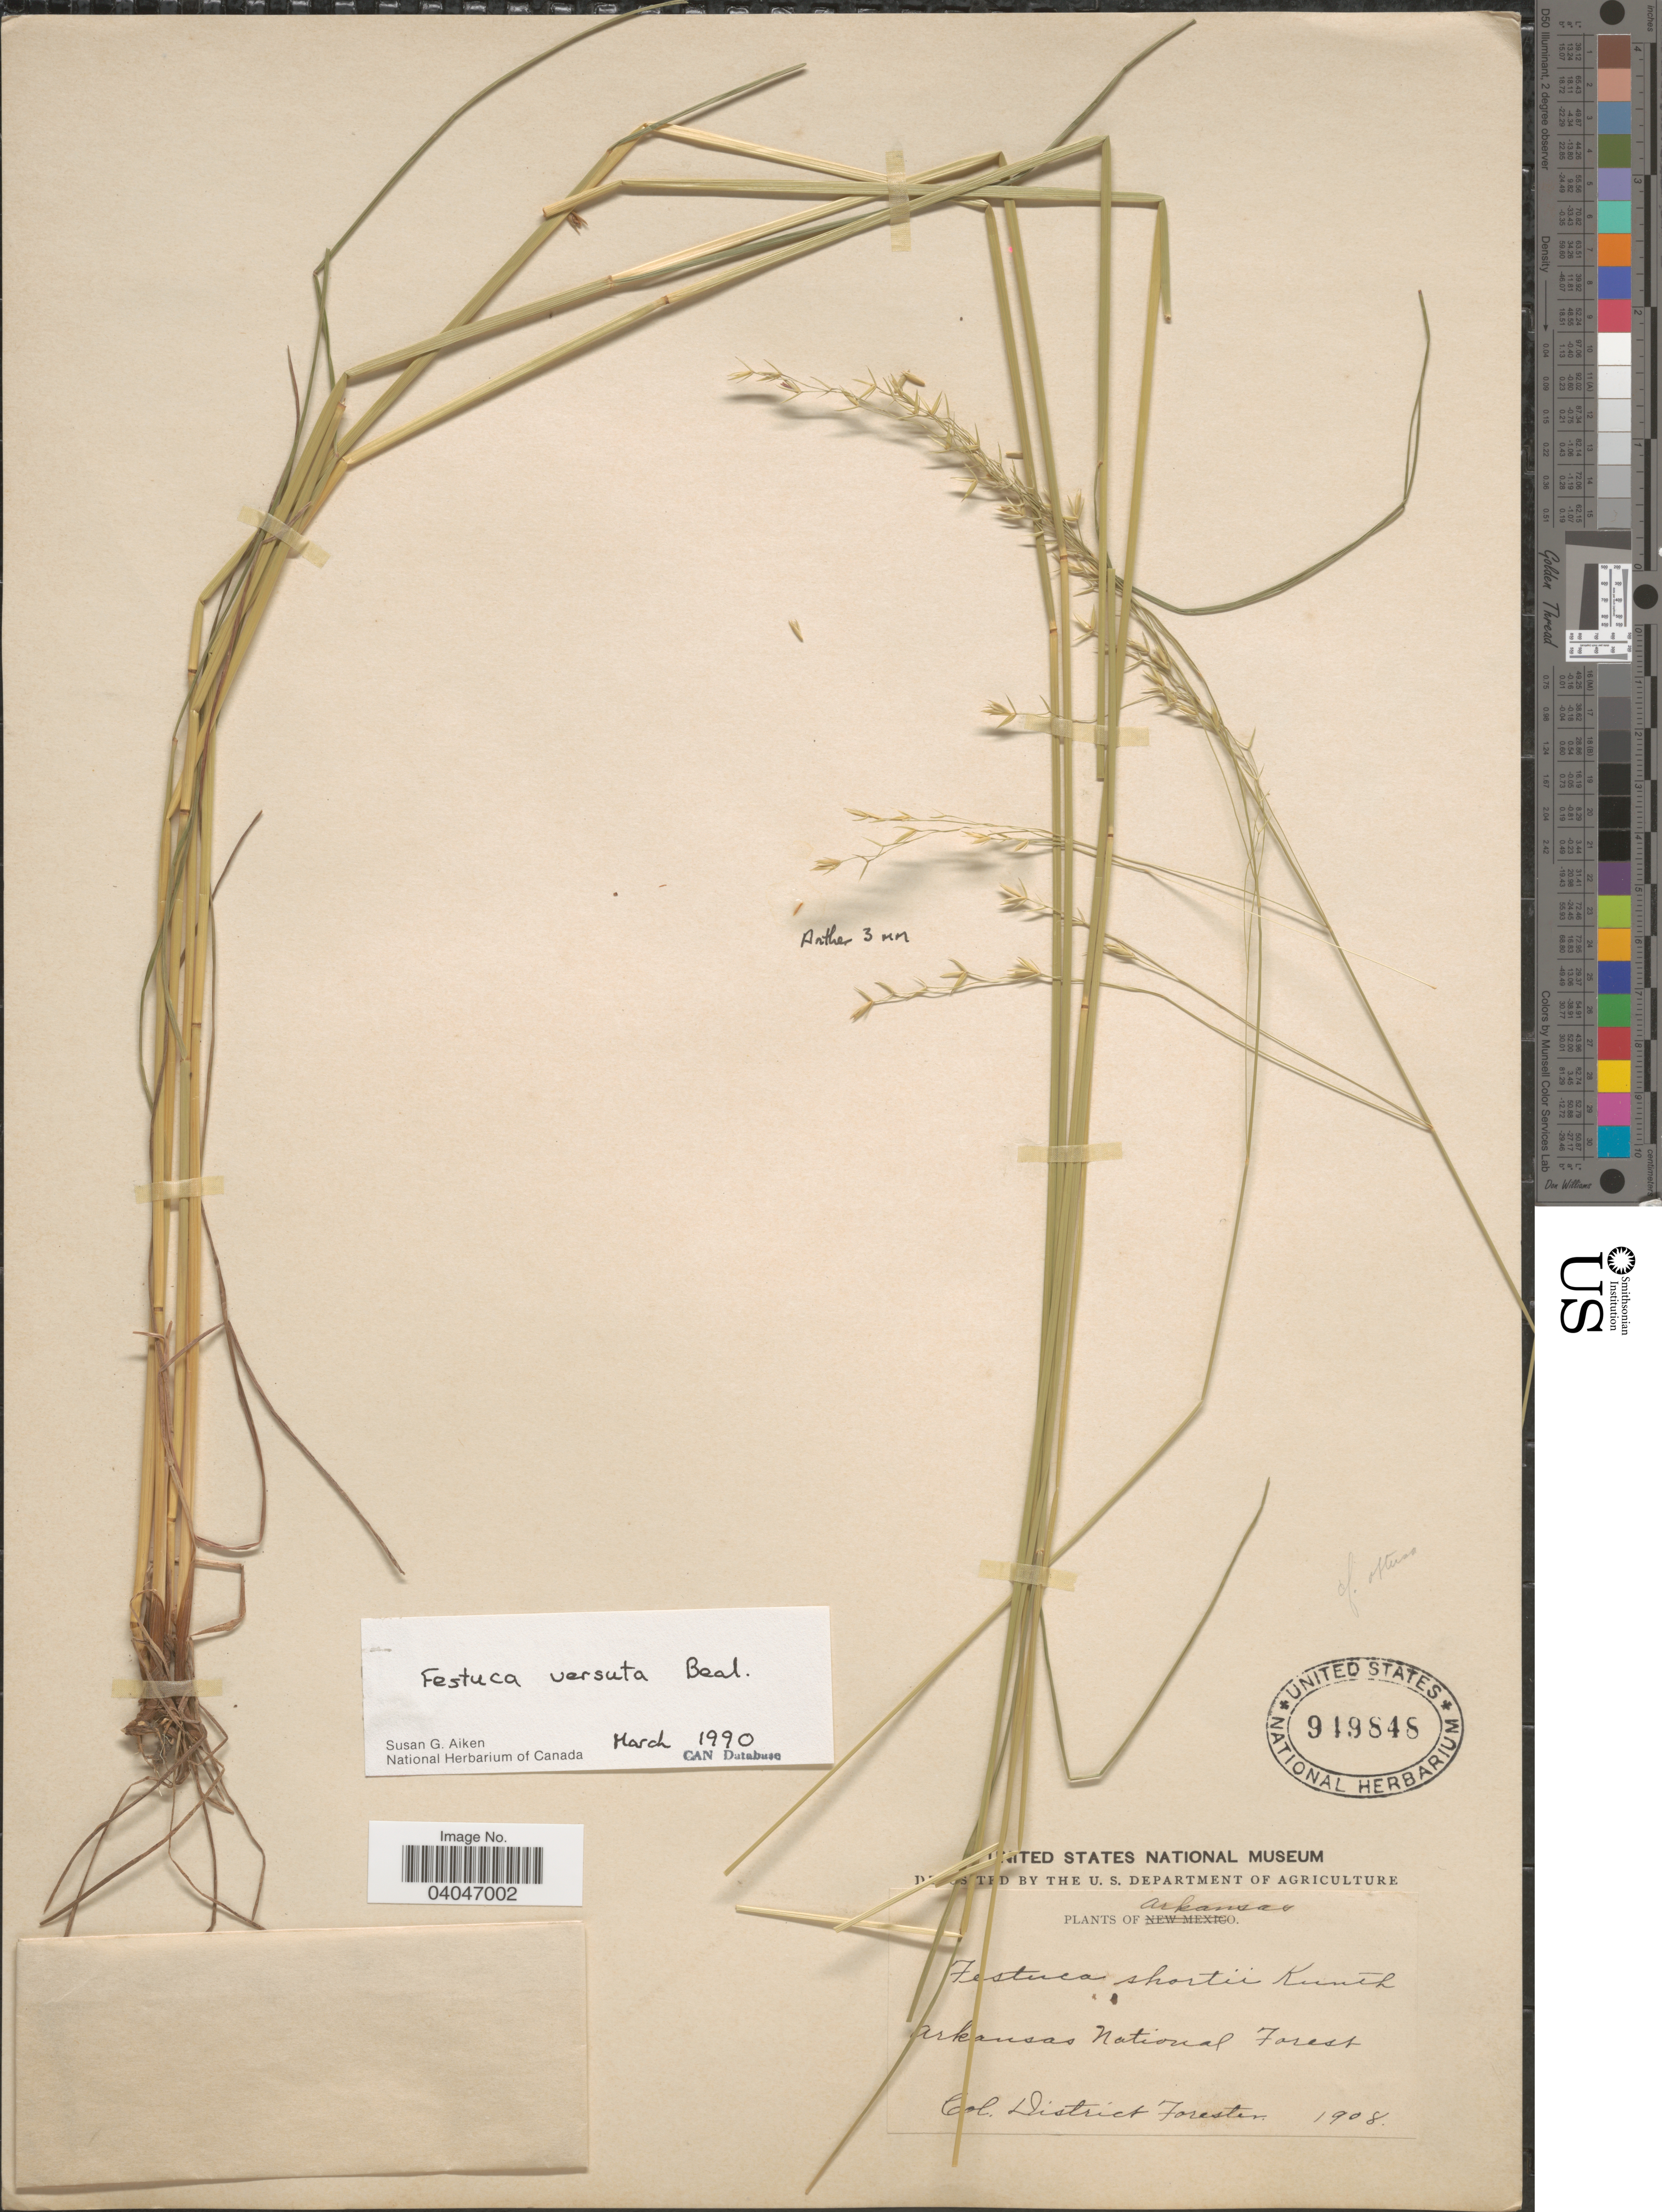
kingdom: Plantae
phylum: Tracheophyta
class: Liliopsida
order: Poales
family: Poaceae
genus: Festuca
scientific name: Festuca versuta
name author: W.J. Beal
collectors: District Forester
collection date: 1908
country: United States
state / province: Arkansas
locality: Arkansas National Forest.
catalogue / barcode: US 949848